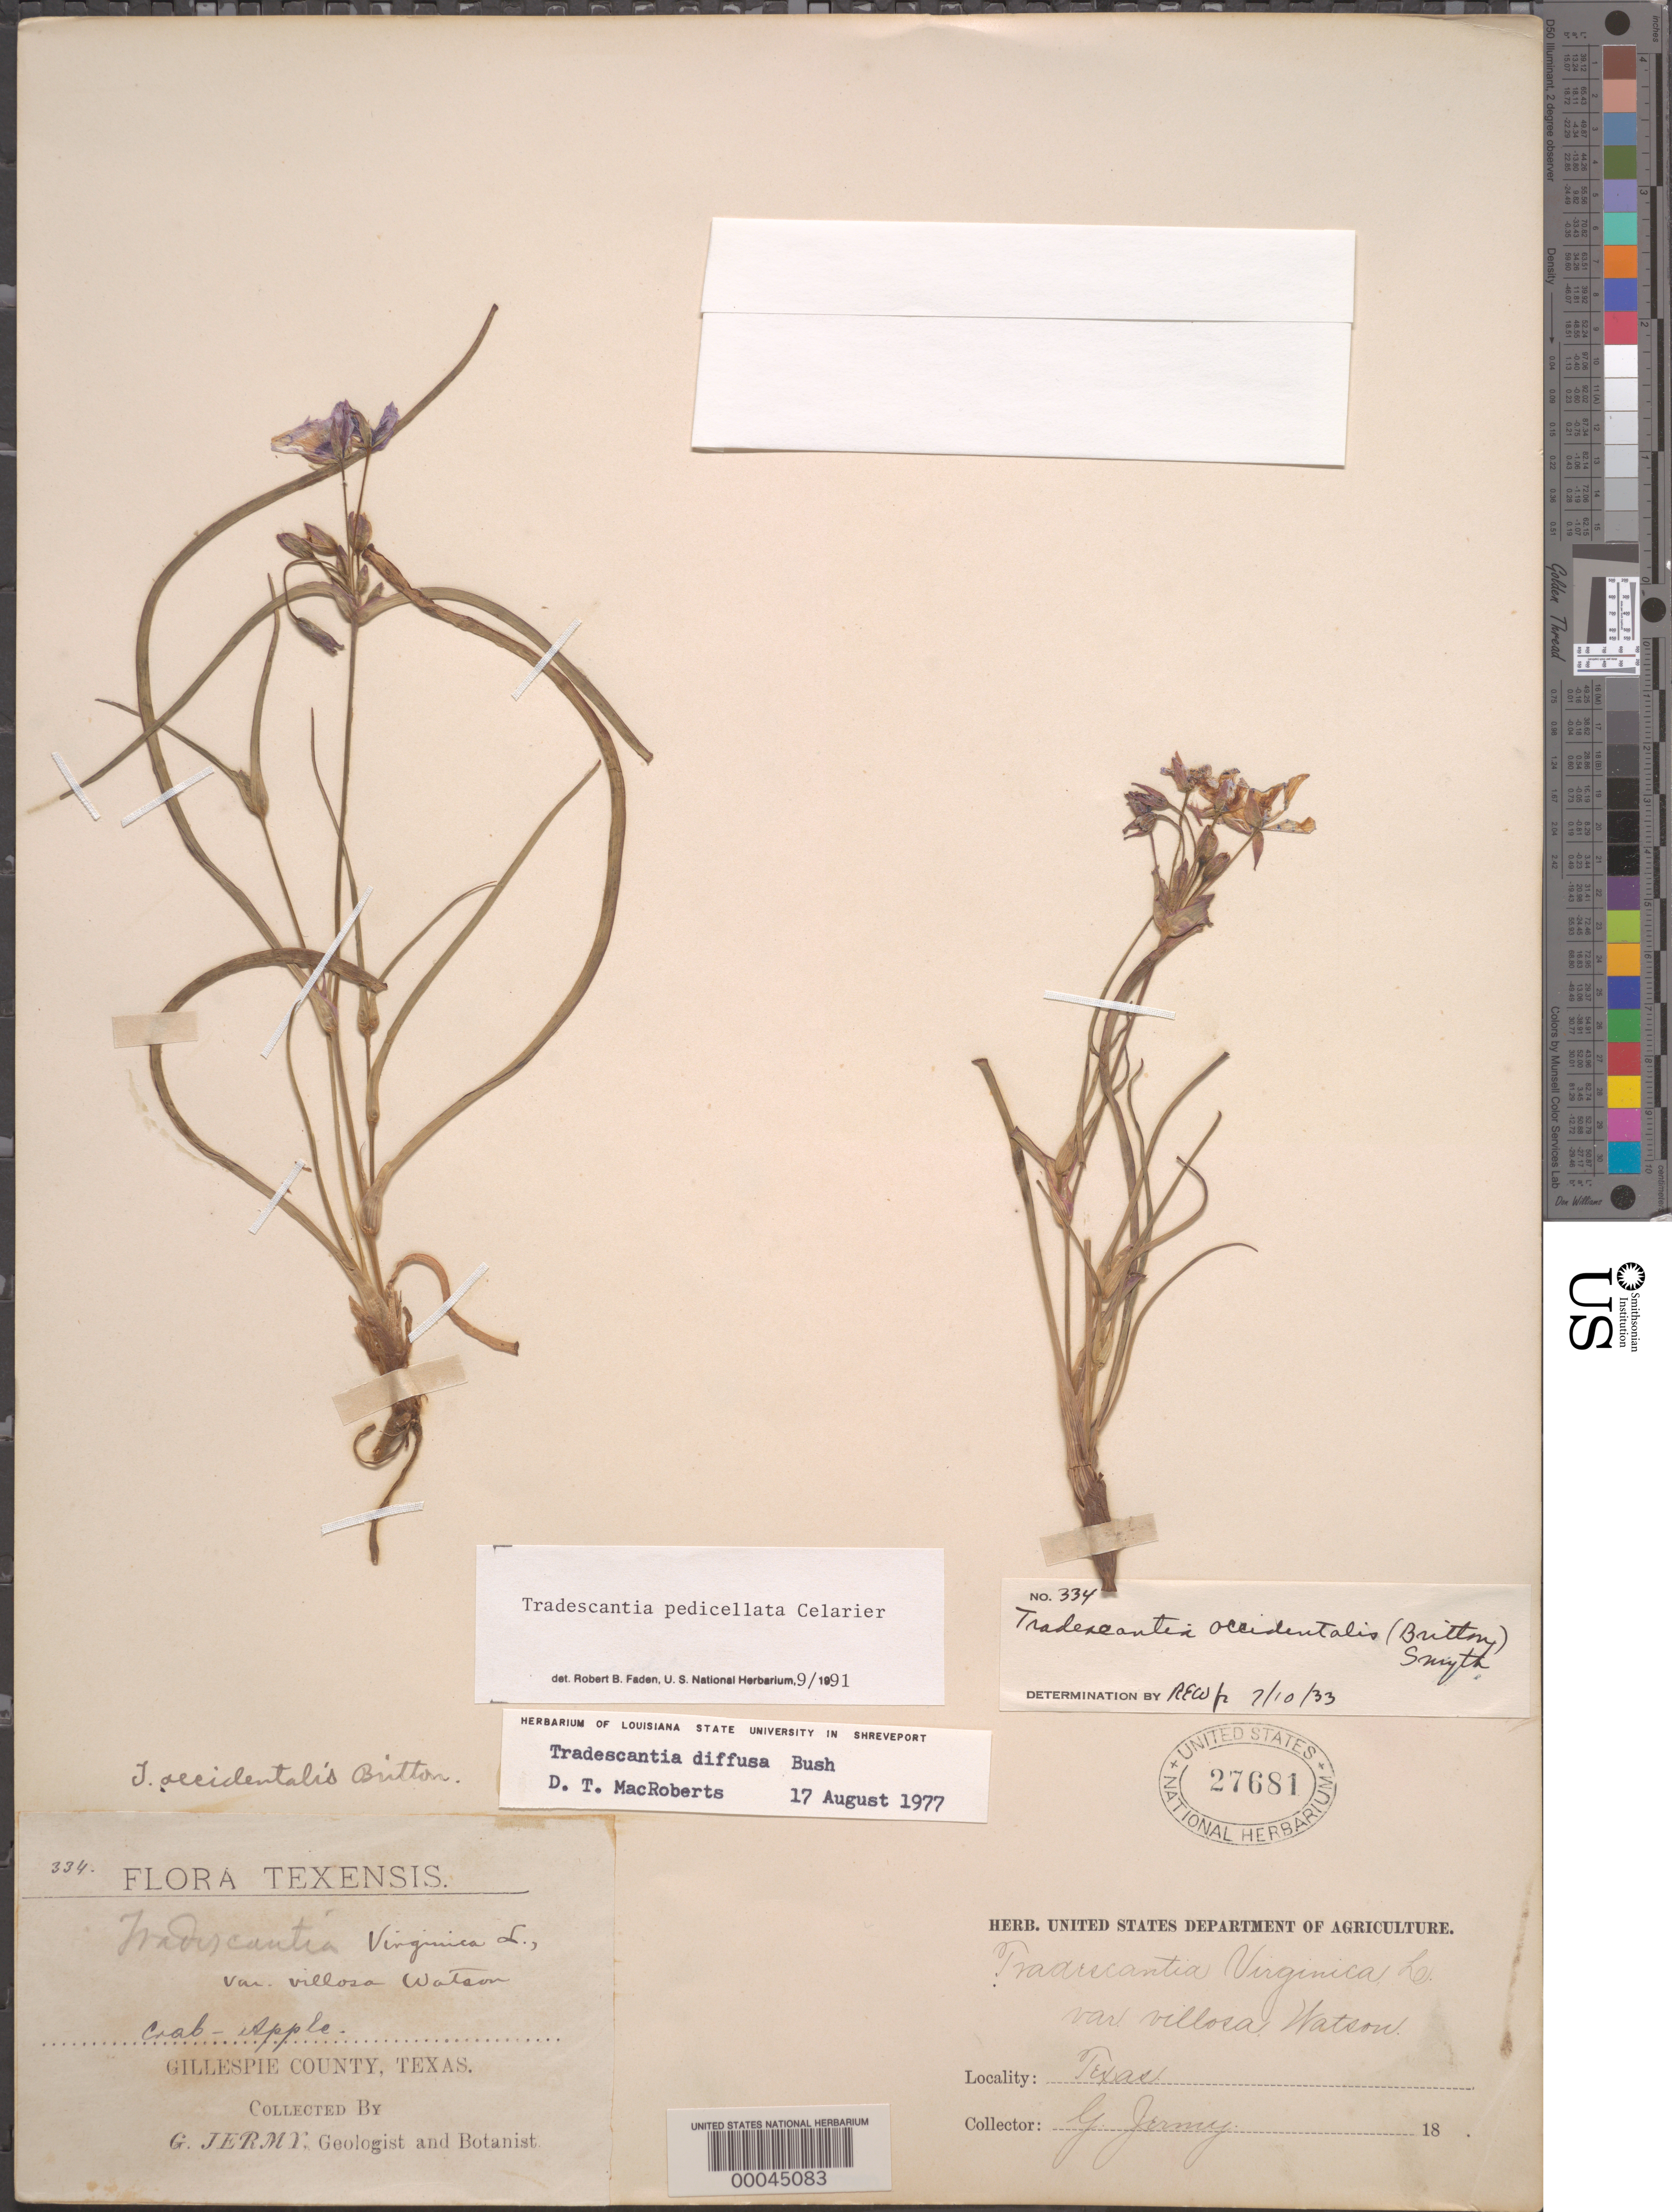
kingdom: Plantae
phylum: Tracheophyta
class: Liliopsida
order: Commelinales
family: Commelinaceae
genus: Tradescantia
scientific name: Tradescantia pedicellata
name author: Celarier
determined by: Faden, Robert B., (US), Smithsonian Institution - National Museum of Natural History (UNITED STATES)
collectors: G. Jermy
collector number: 334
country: United States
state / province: Texas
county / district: Gillespie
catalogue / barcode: US 27681